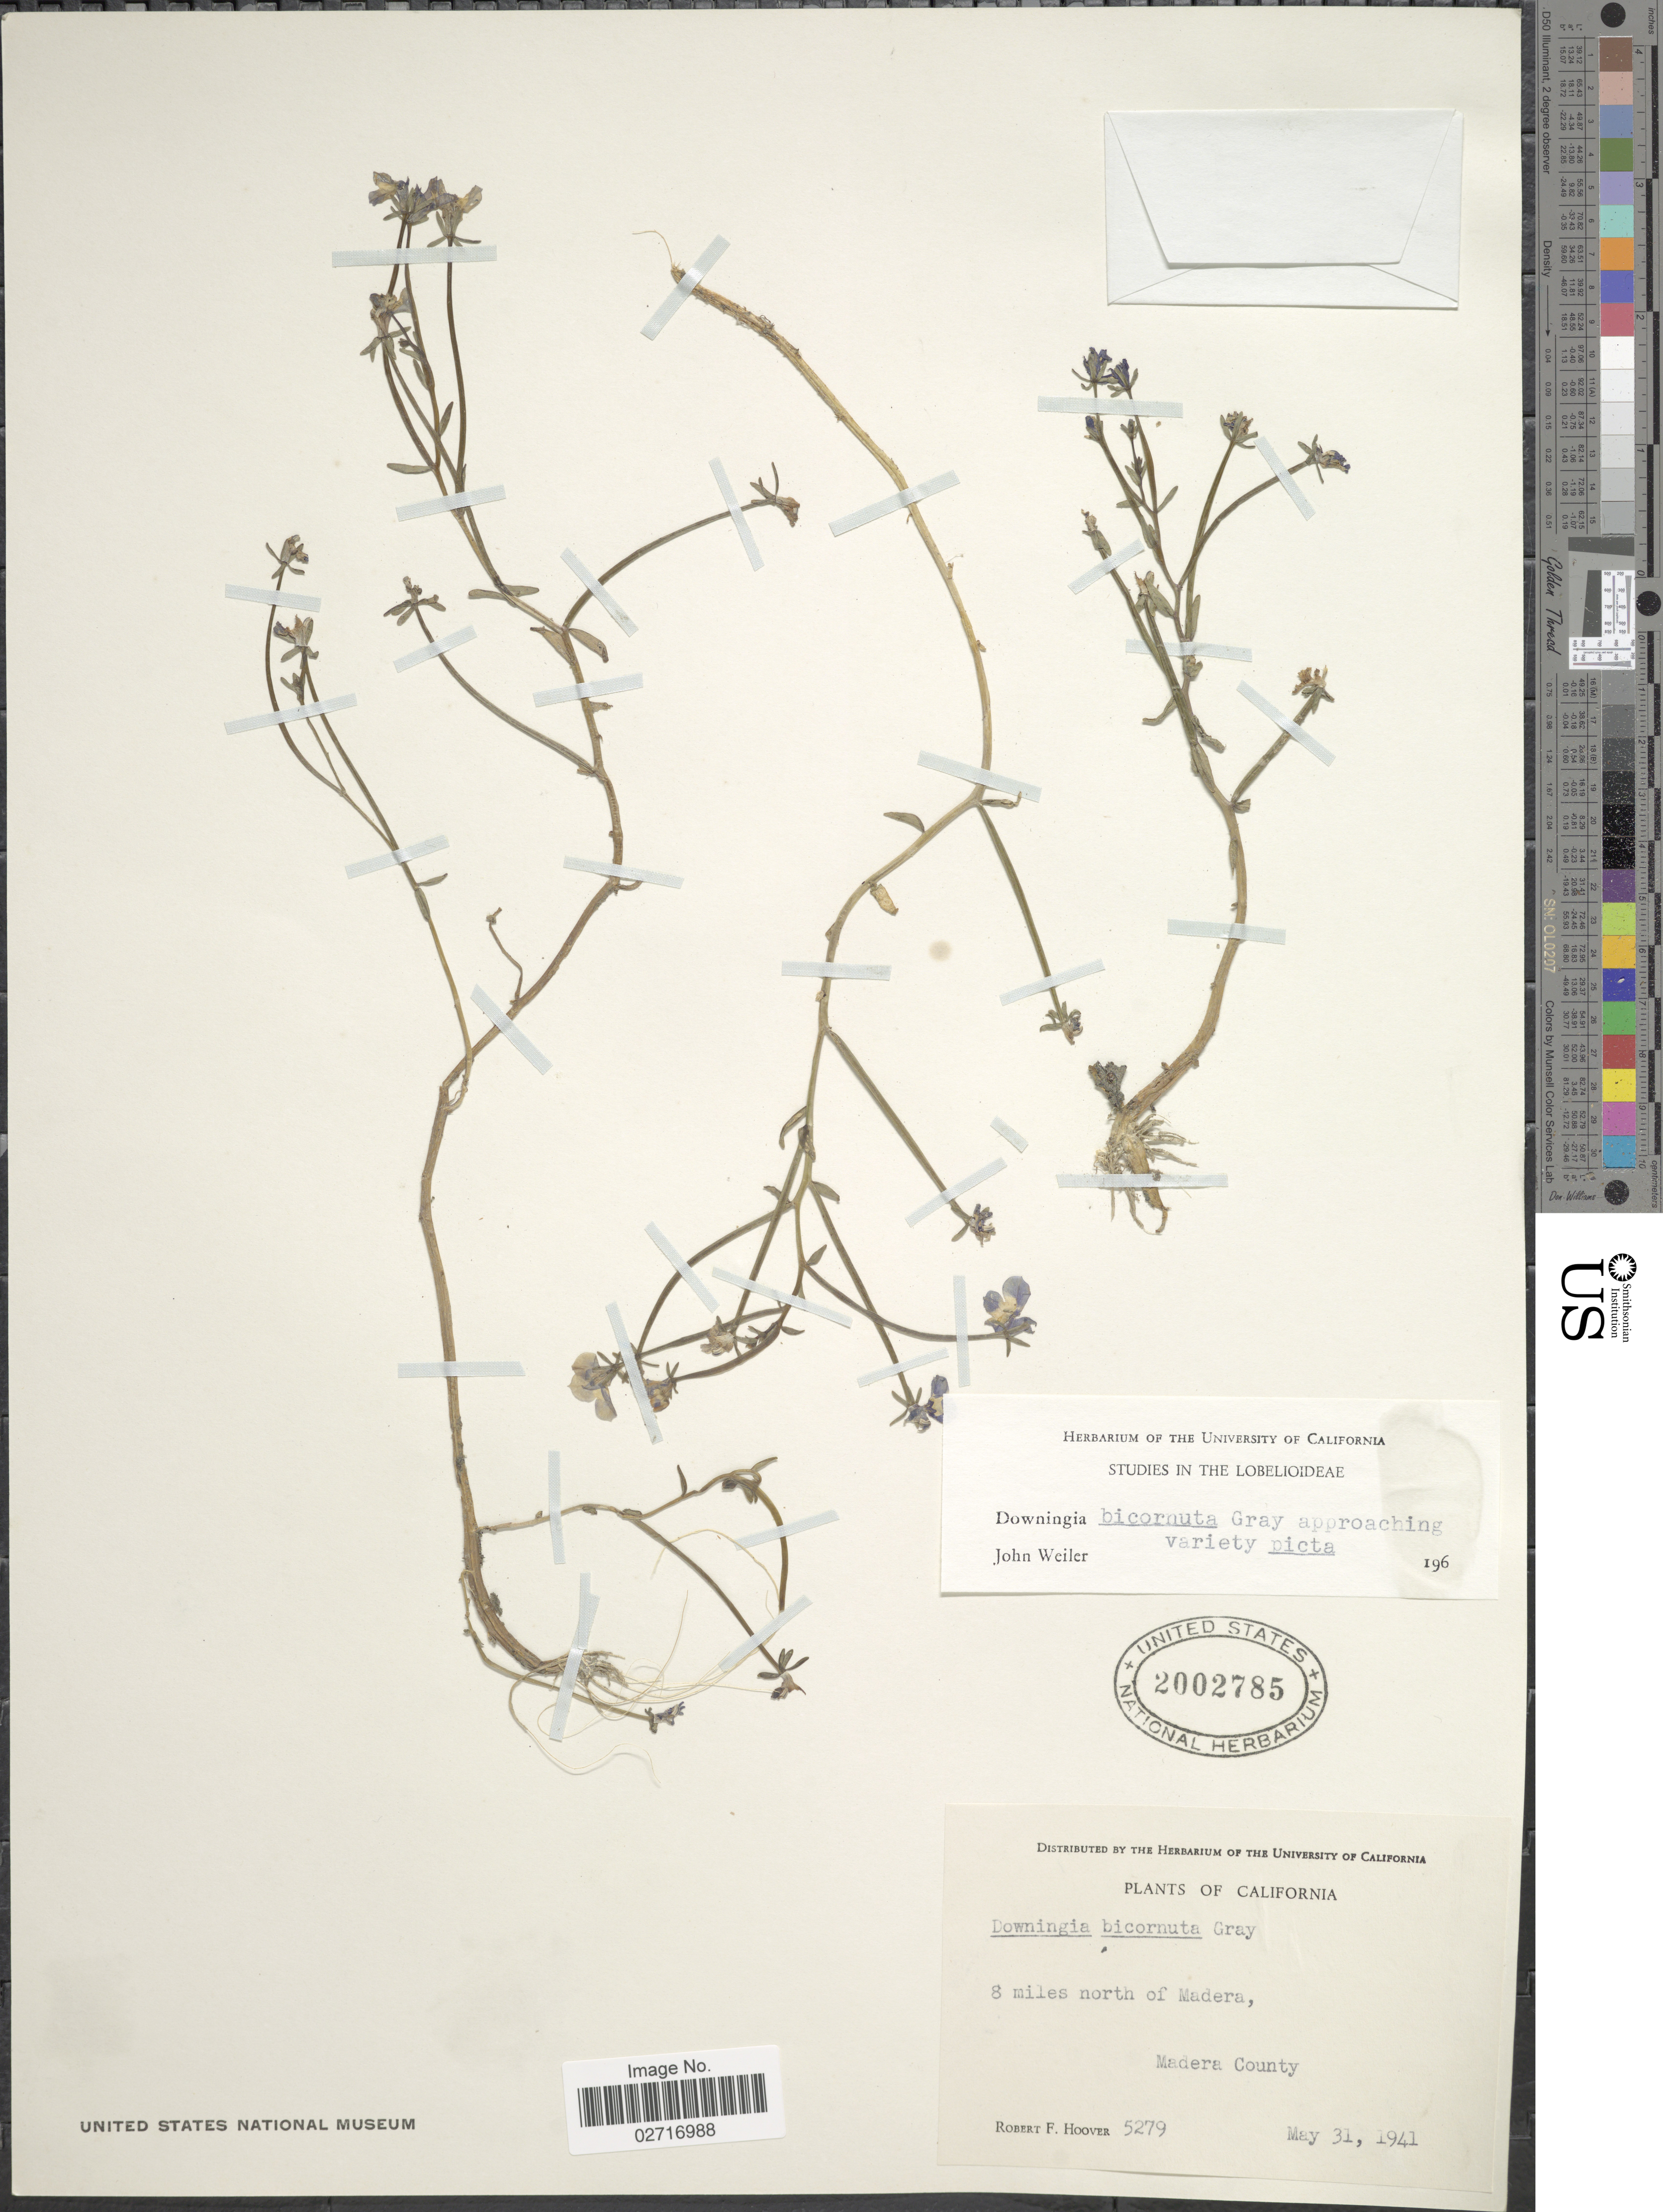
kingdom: Plantae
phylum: Tracheophyta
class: Magnoliopsida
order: Asterales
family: Campanulaceae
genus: Downingia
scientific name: Downingia bicornuta var. picta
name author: Hoover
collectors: R. F. Hoover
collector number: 5279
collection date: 1941-05-31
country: United States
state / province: California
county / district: Madera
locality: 8 miles north of Madera, Madera County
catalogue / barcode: US 2002785